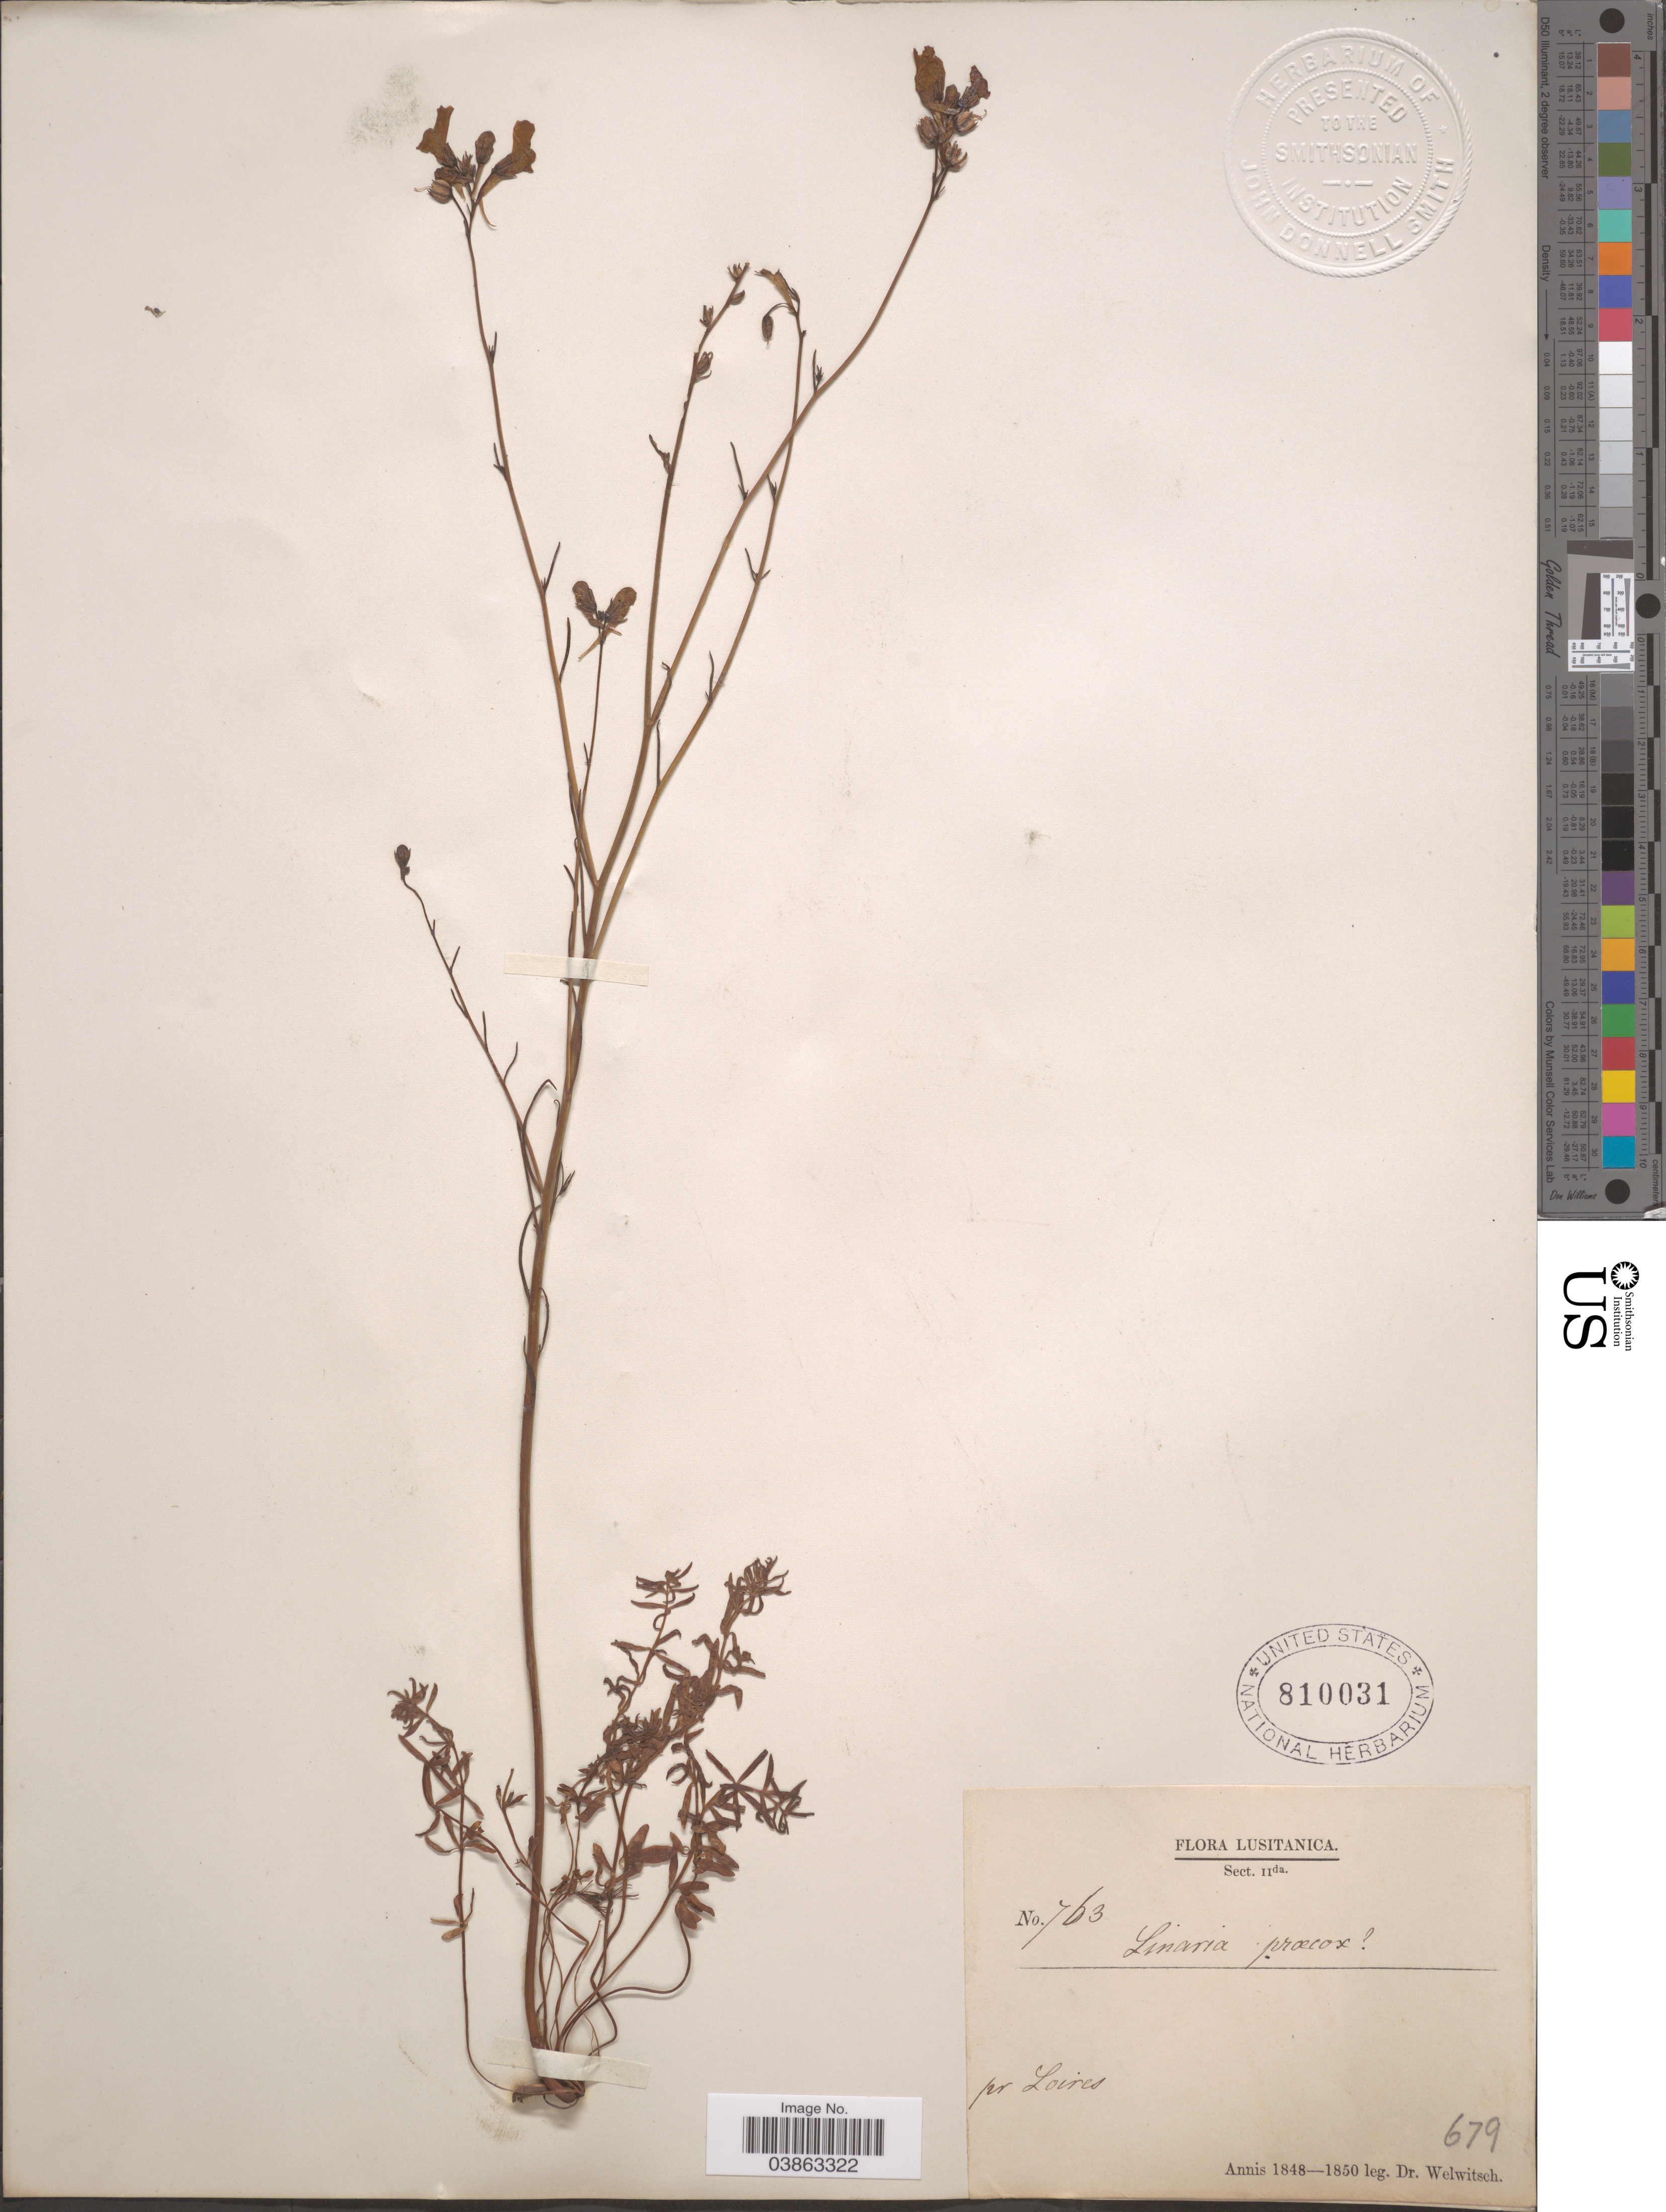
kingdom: Plantae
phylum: Tracheophyta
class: Magnoliopsida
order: Lamiales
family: Plantaginaceae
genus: Linaria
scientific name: Linaria praecox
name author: Bunge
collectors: -. Welwitsch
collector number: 763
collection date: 1848/1850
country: Portugal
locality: Lusitanica. pr. Loires.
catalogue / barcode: US 810031